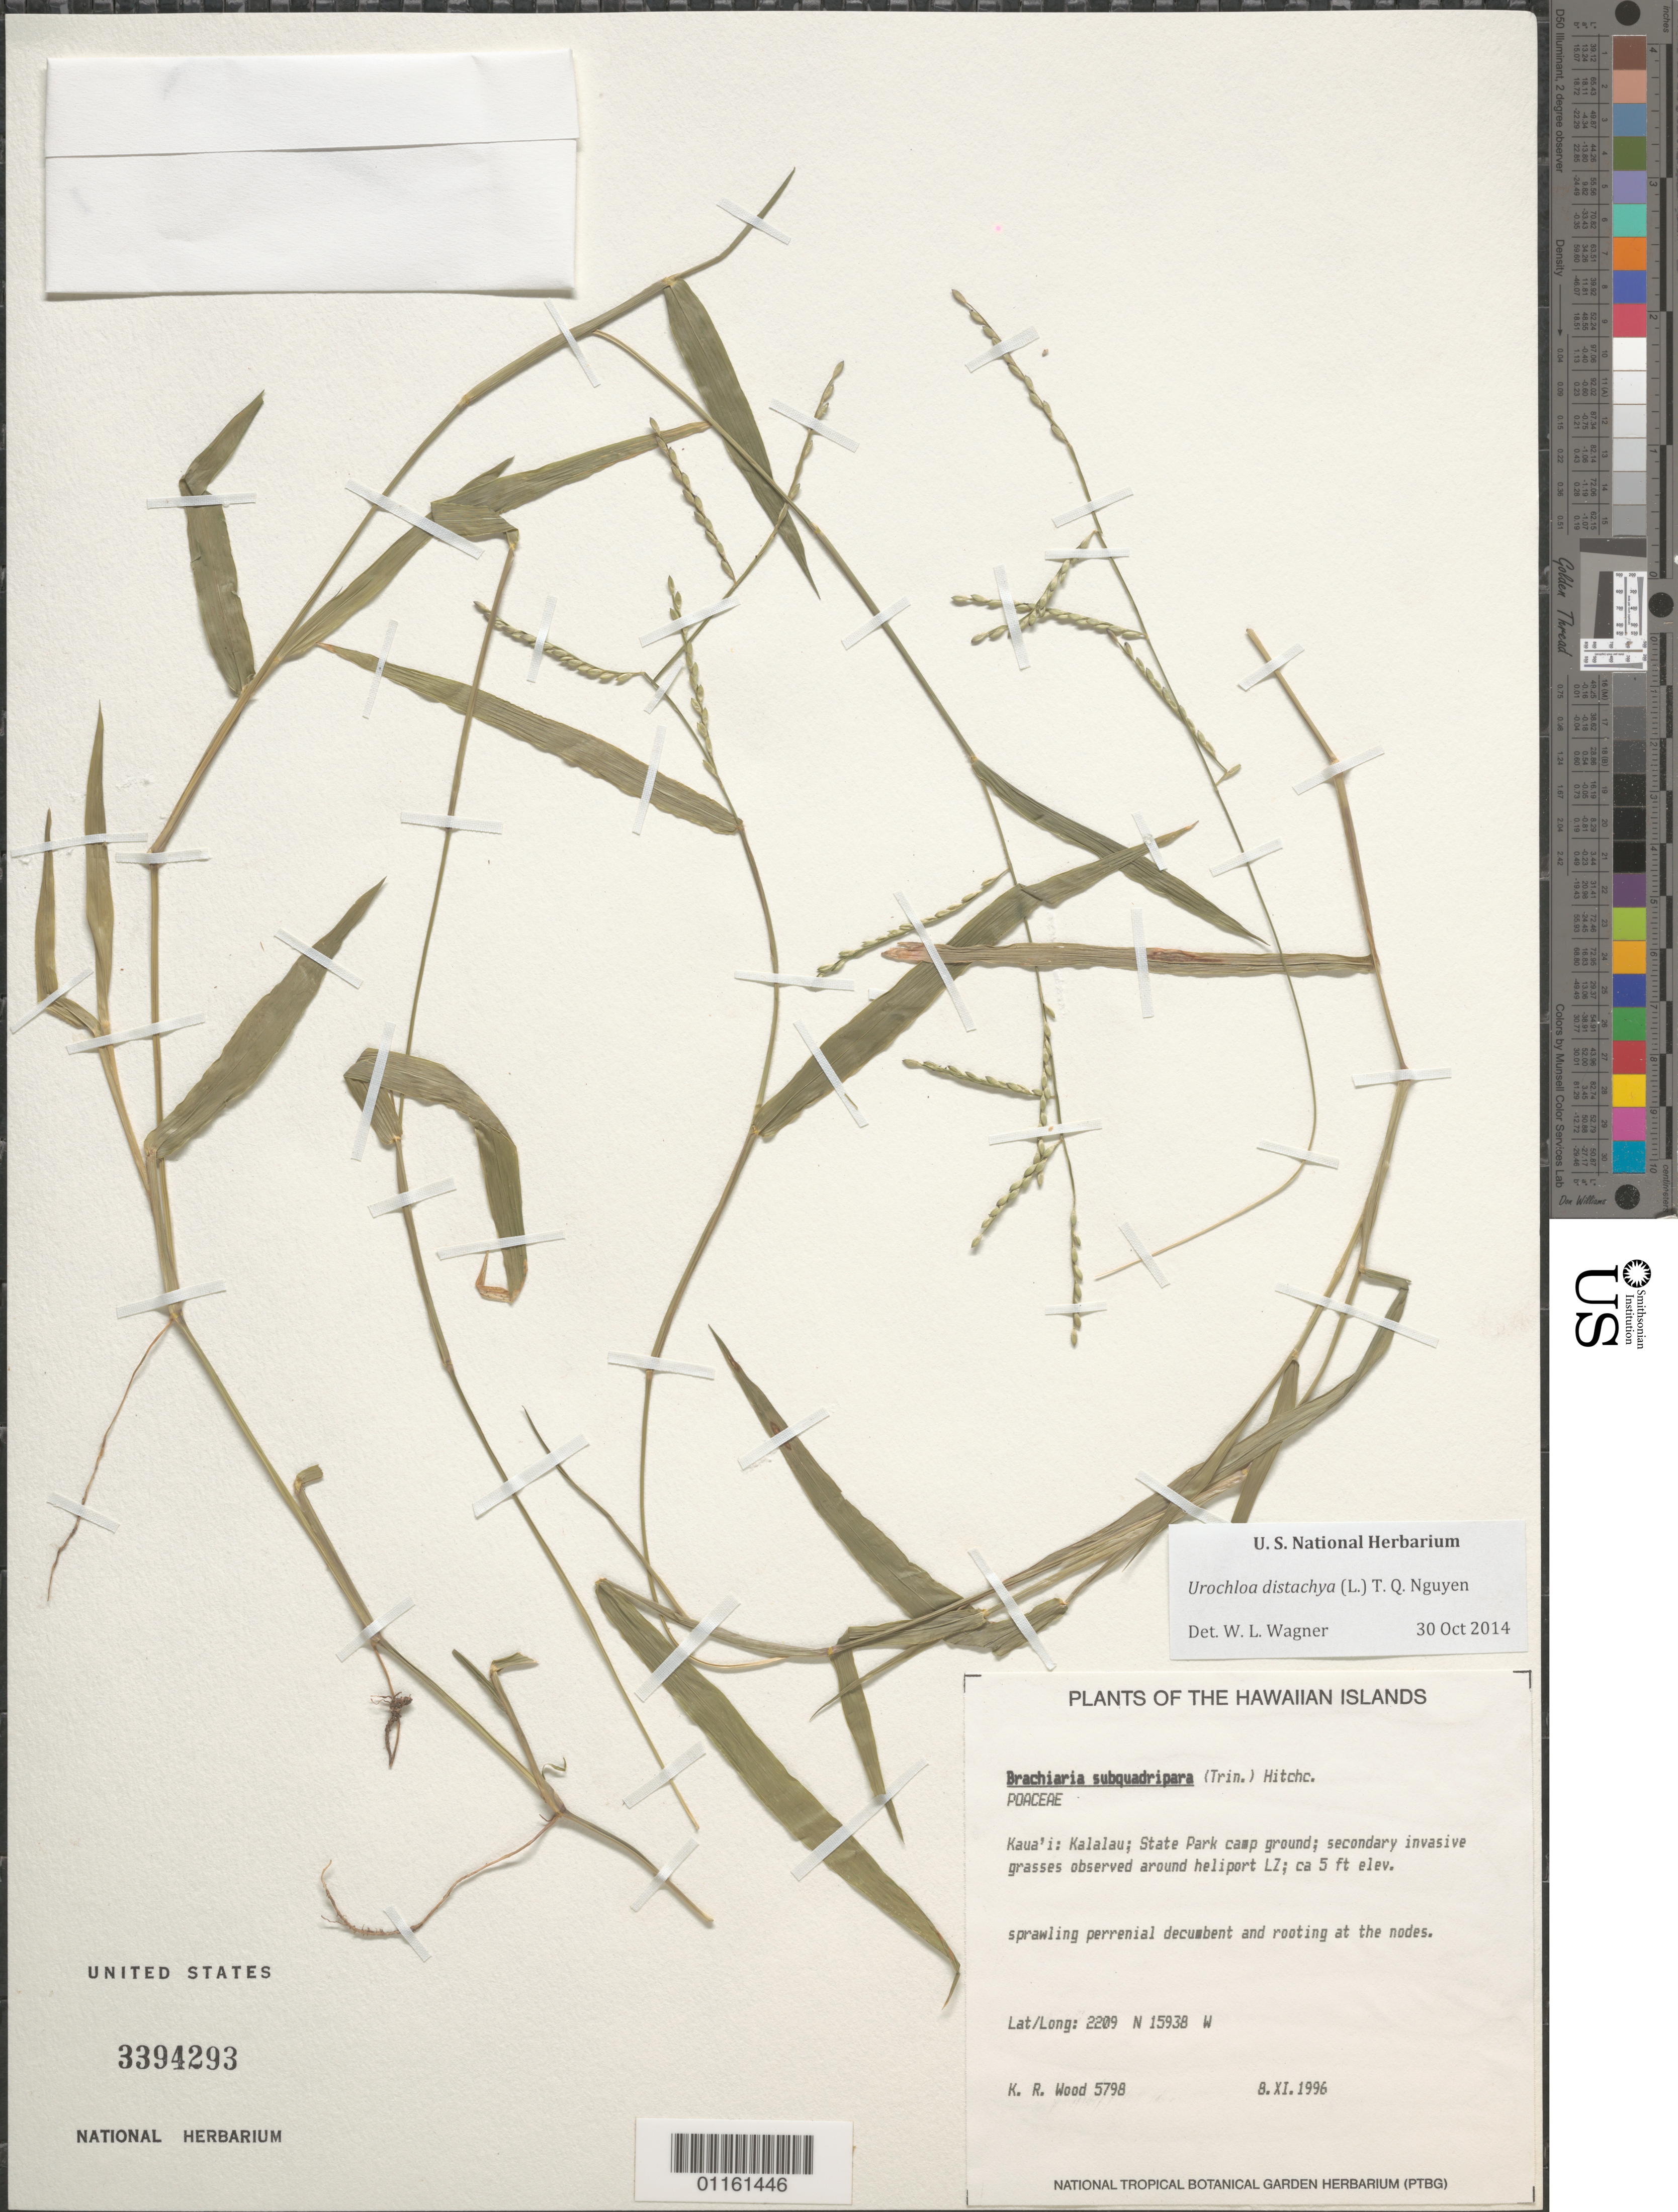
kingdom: Plantae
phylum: Tracheophyta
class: Liliopsida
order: Poales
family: Poaceae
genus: Urochloa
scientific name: Urochloa distachya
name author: (L.) T.Q. Nguyen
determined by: Wagner, W. L., (BOT), Smithsonian Institution - National Museum of Natural History (UNITED STATES)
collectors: K. R. Wood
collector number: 5798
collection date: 1996-11-08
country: United States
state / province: Hawaii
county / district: Kauai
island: Kaua'i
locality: Kalalau; State Park camp area.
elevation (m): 2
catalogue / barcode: US 3394293